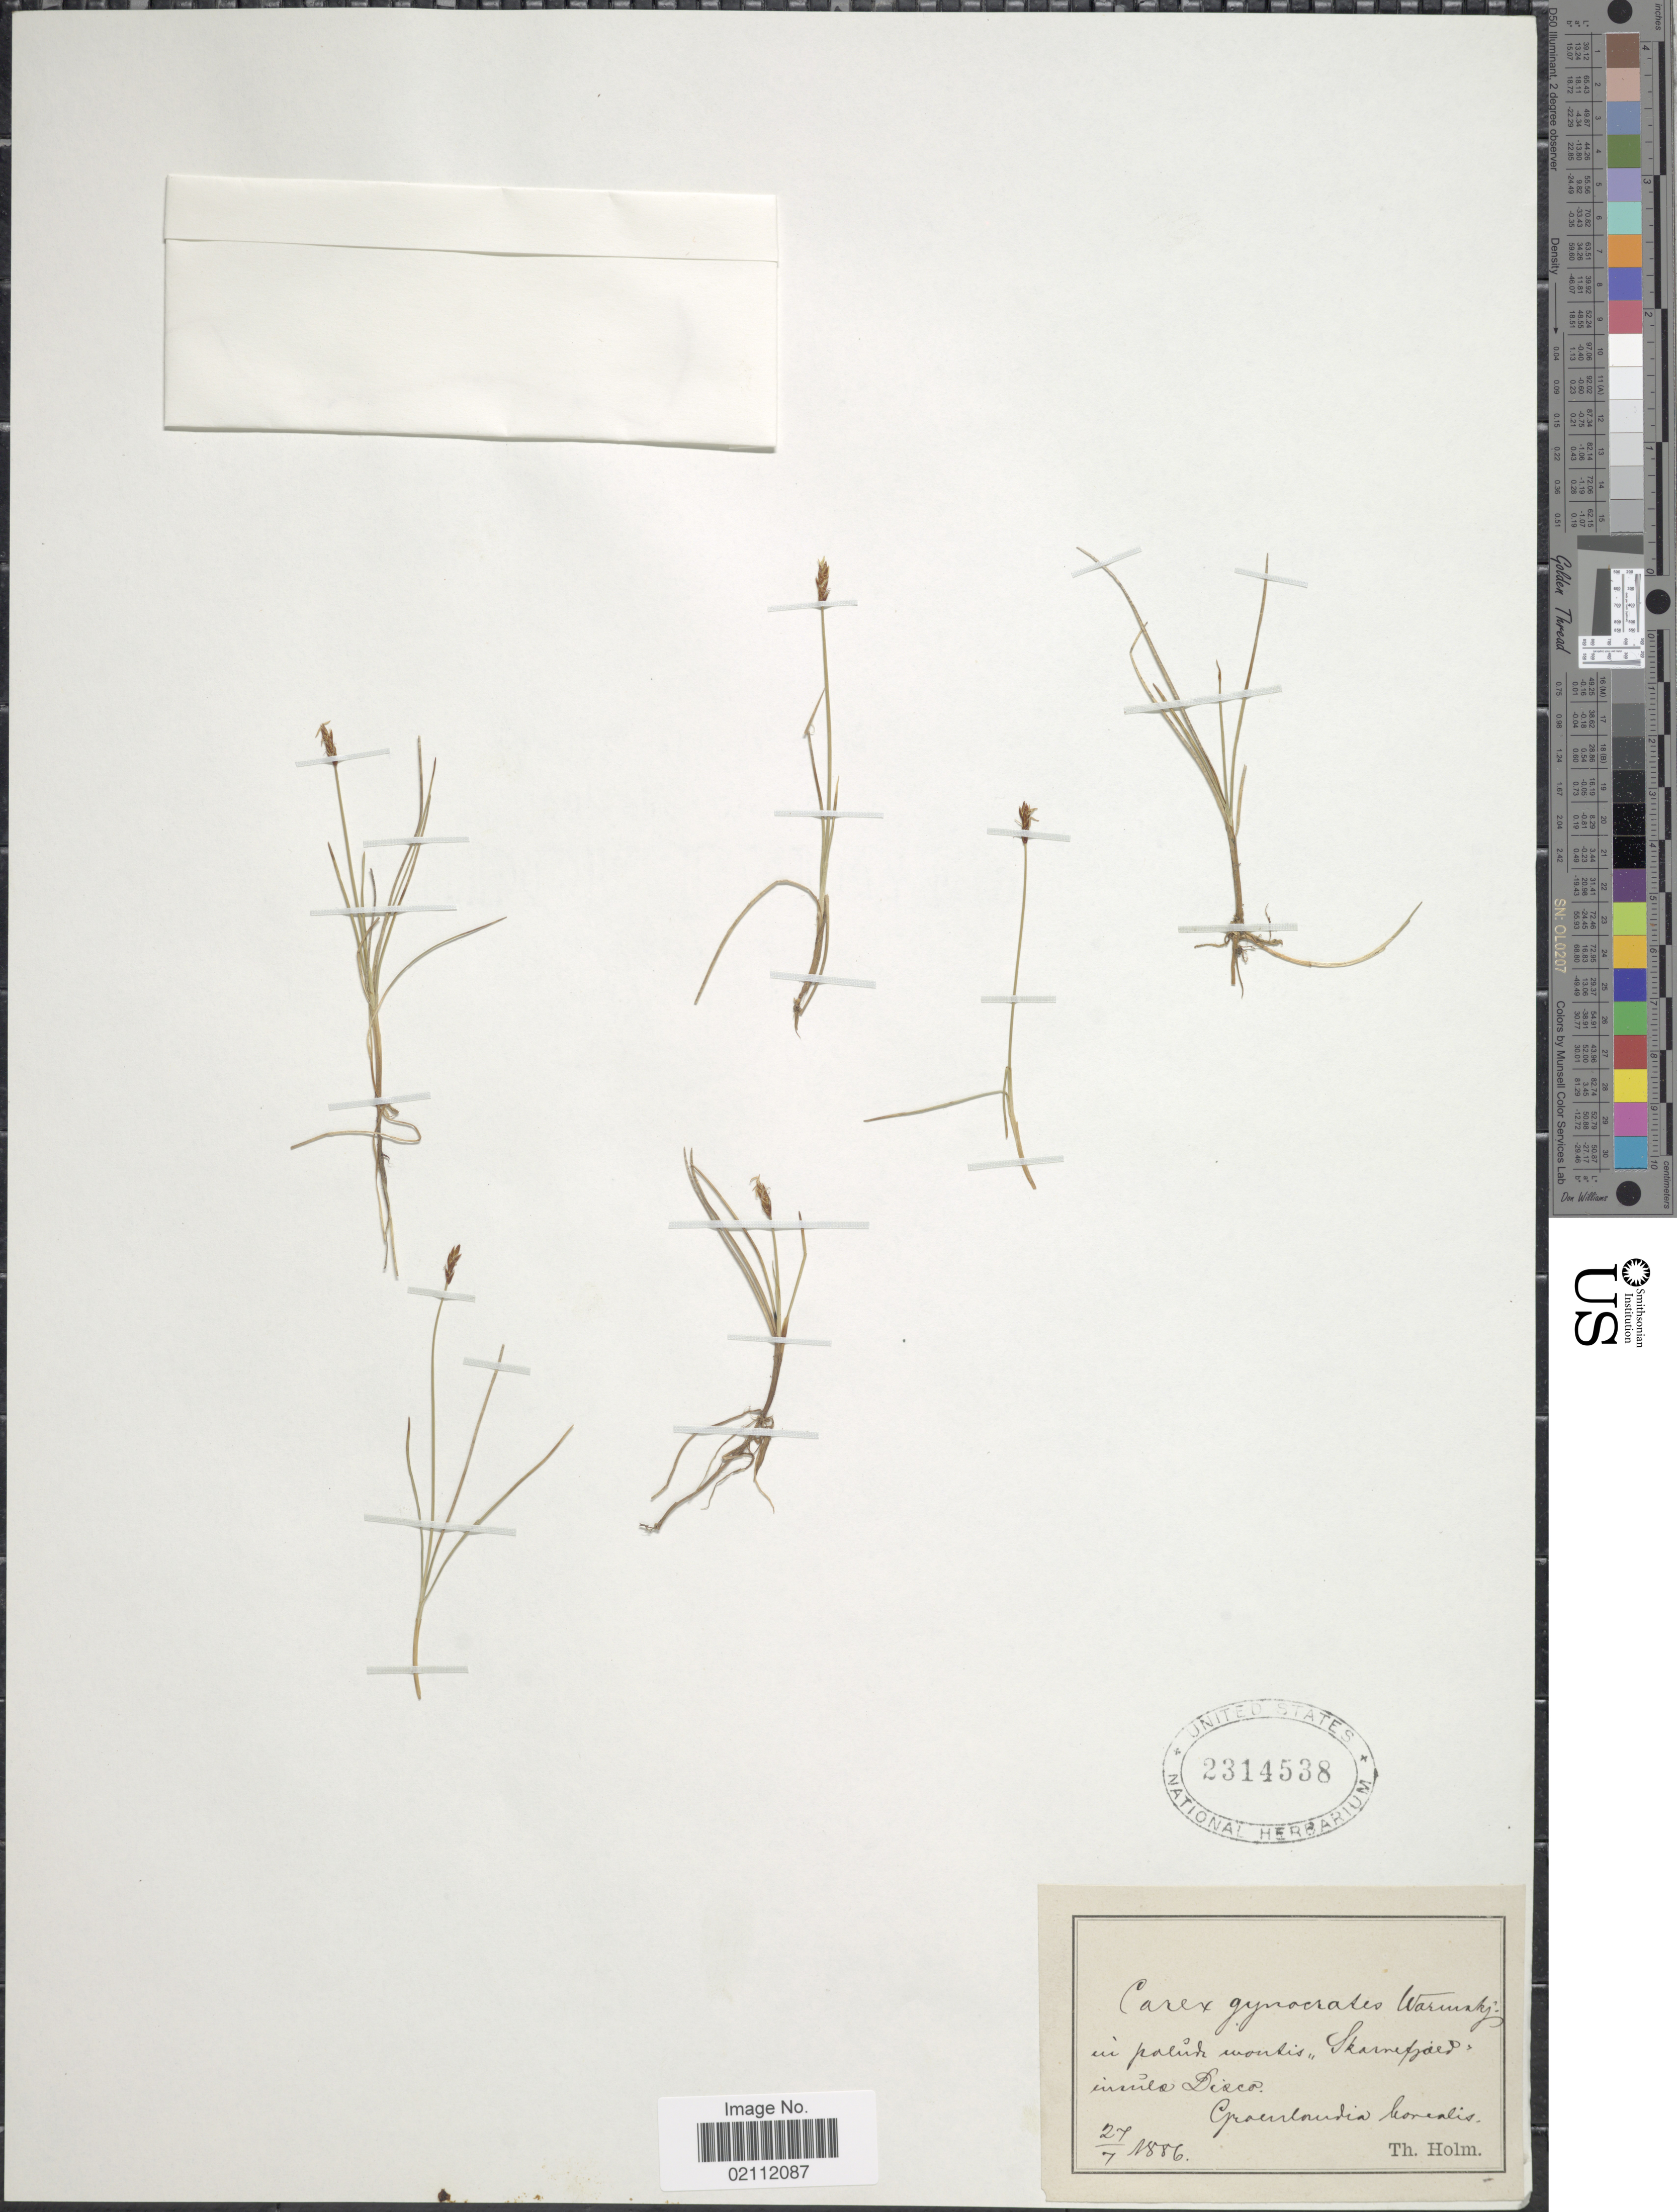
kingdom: Plantae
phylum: Tracheophyta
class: Liliopsida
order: Poales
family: Cyperaceae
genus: Carex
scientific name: Carex nardina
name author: (Hornem.) Fr.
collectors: T. Holm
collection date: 1886-07-27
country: Greenland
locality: Montis Skarvefjaeld insula Disco. Groenlandia borealis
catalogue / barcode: US 2314538